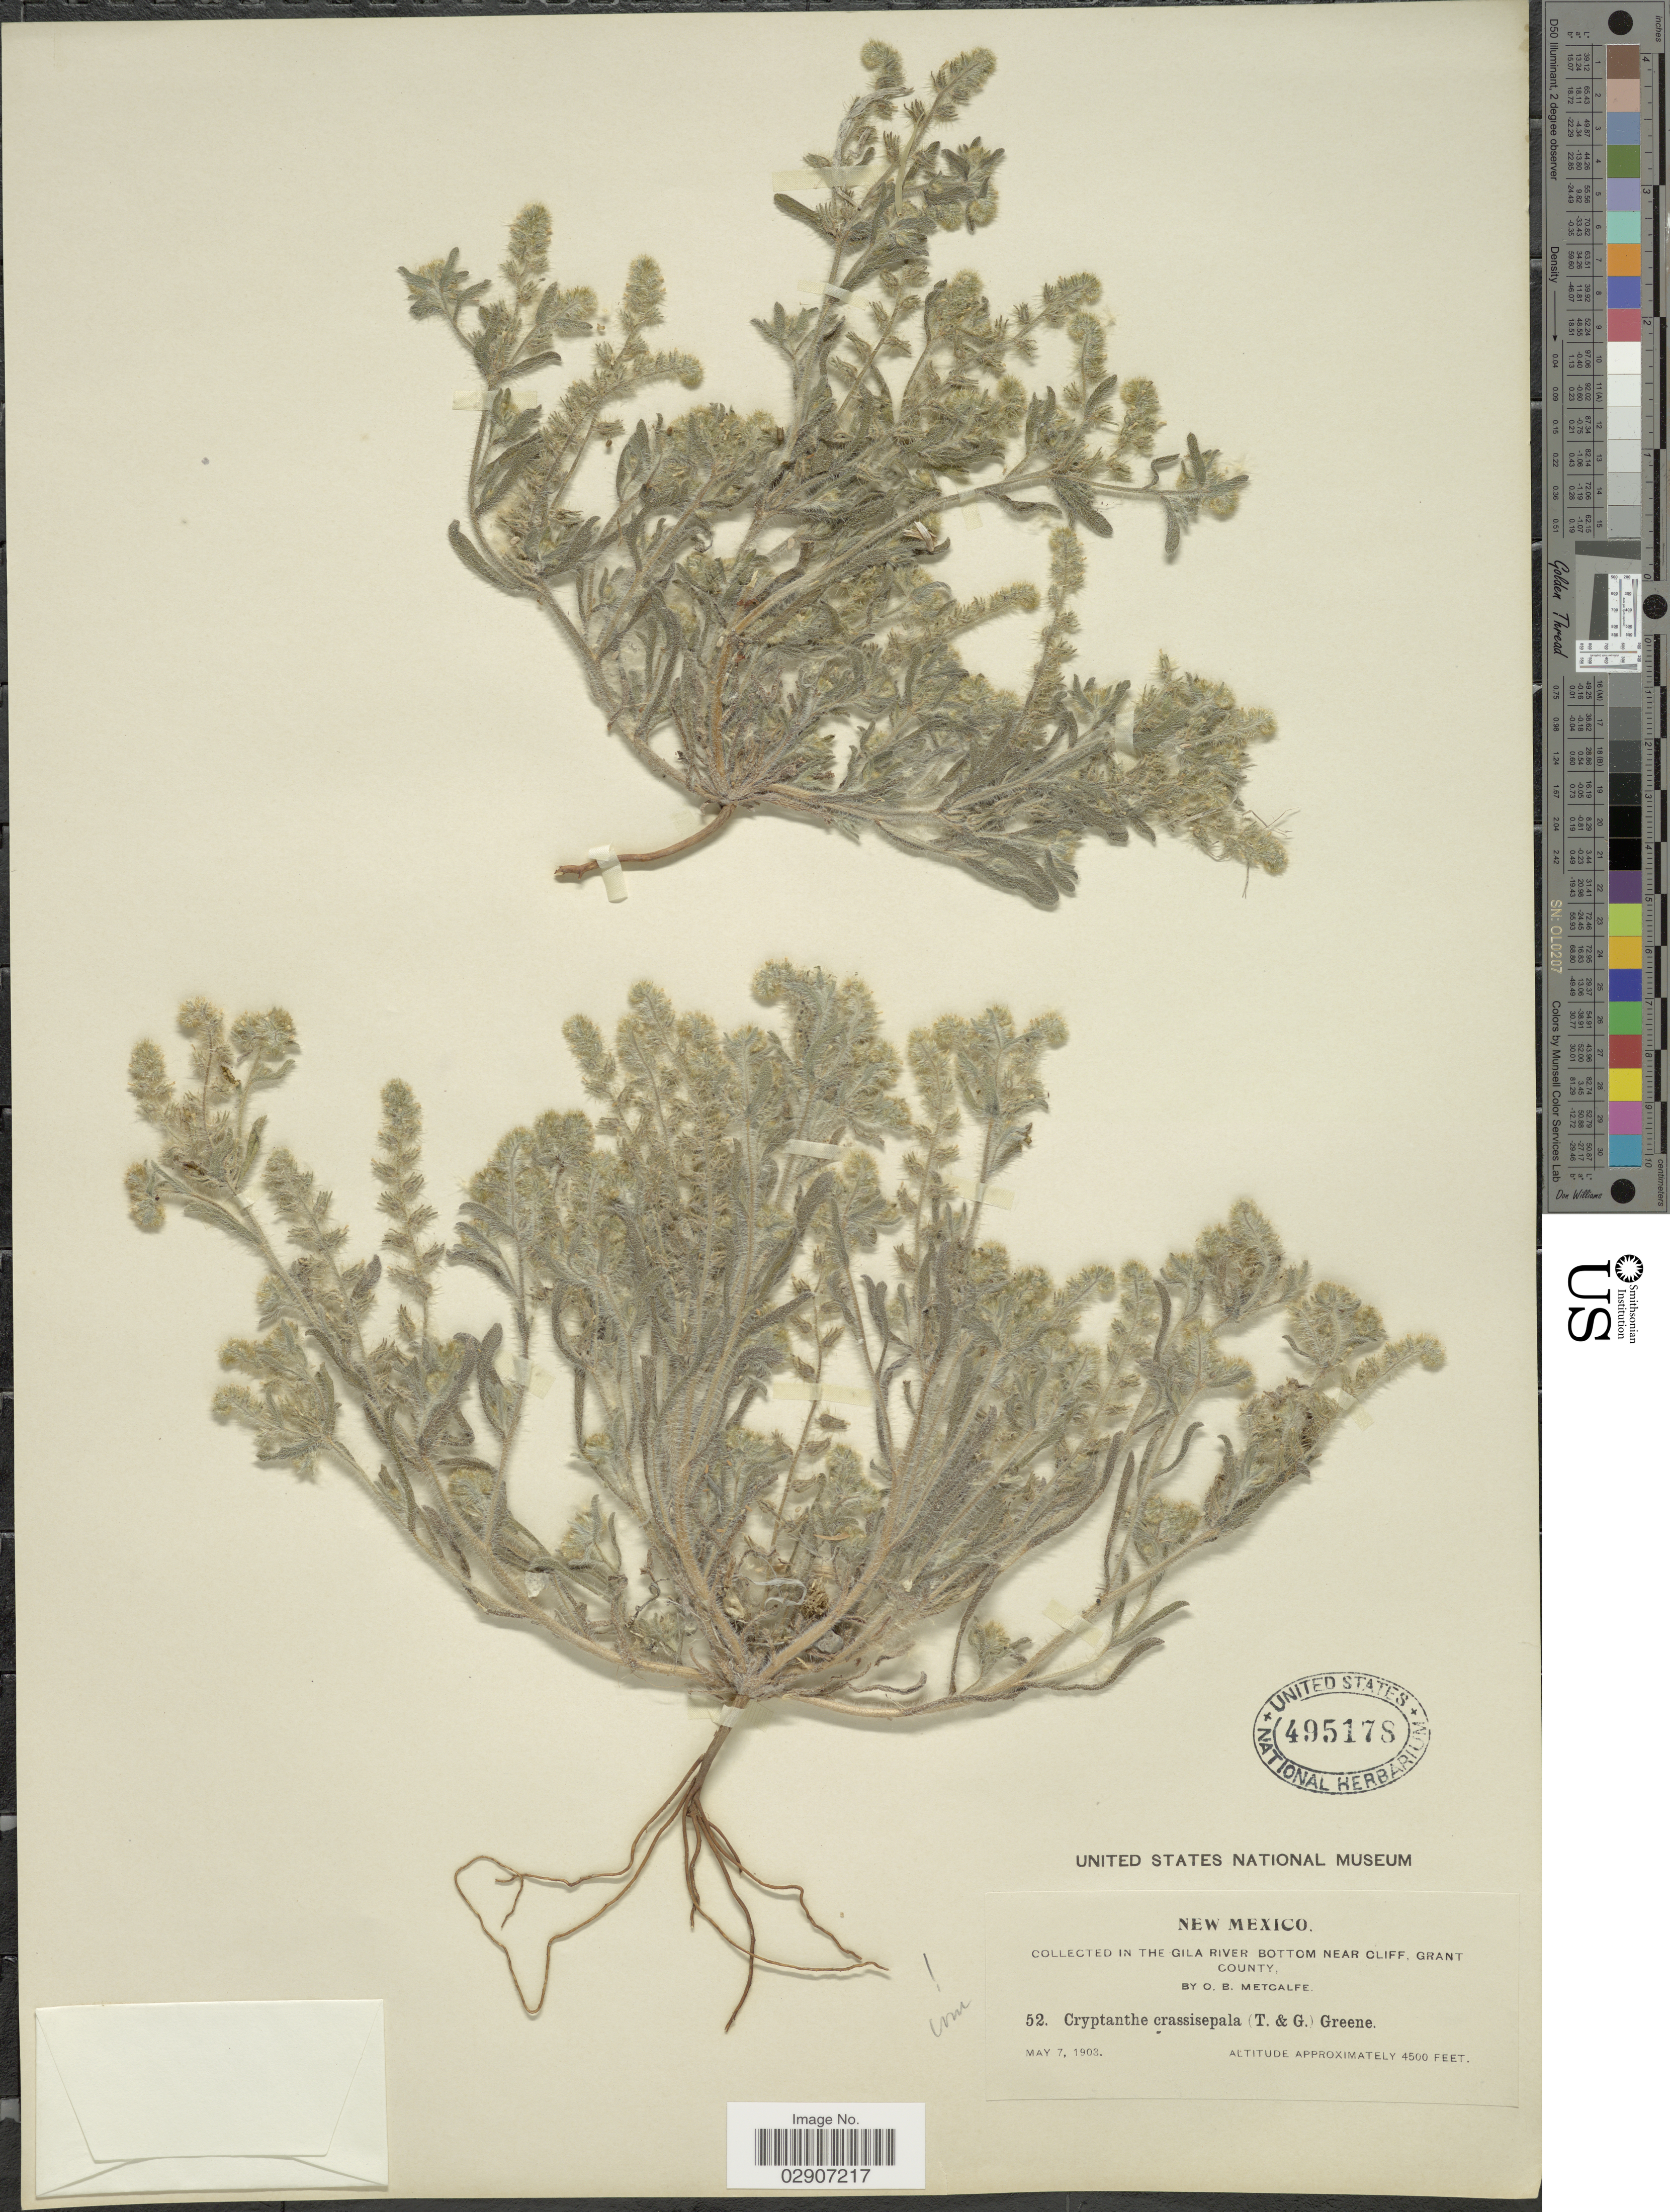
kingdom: Plantae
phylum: Tracheophyta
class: Magnoliopsida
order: Boraginales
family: Boraginaceae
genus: Cryptantha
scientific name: Cryptantha crassisepala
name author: (Torr. & A. Gray) Greene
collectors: O. B. Metcalfe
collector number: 52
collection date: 1903-05-07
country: United States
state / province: New Mexico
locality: In the Gila River Bottom near Cliff, Grant County.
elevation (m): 1372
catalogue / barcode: US 495178